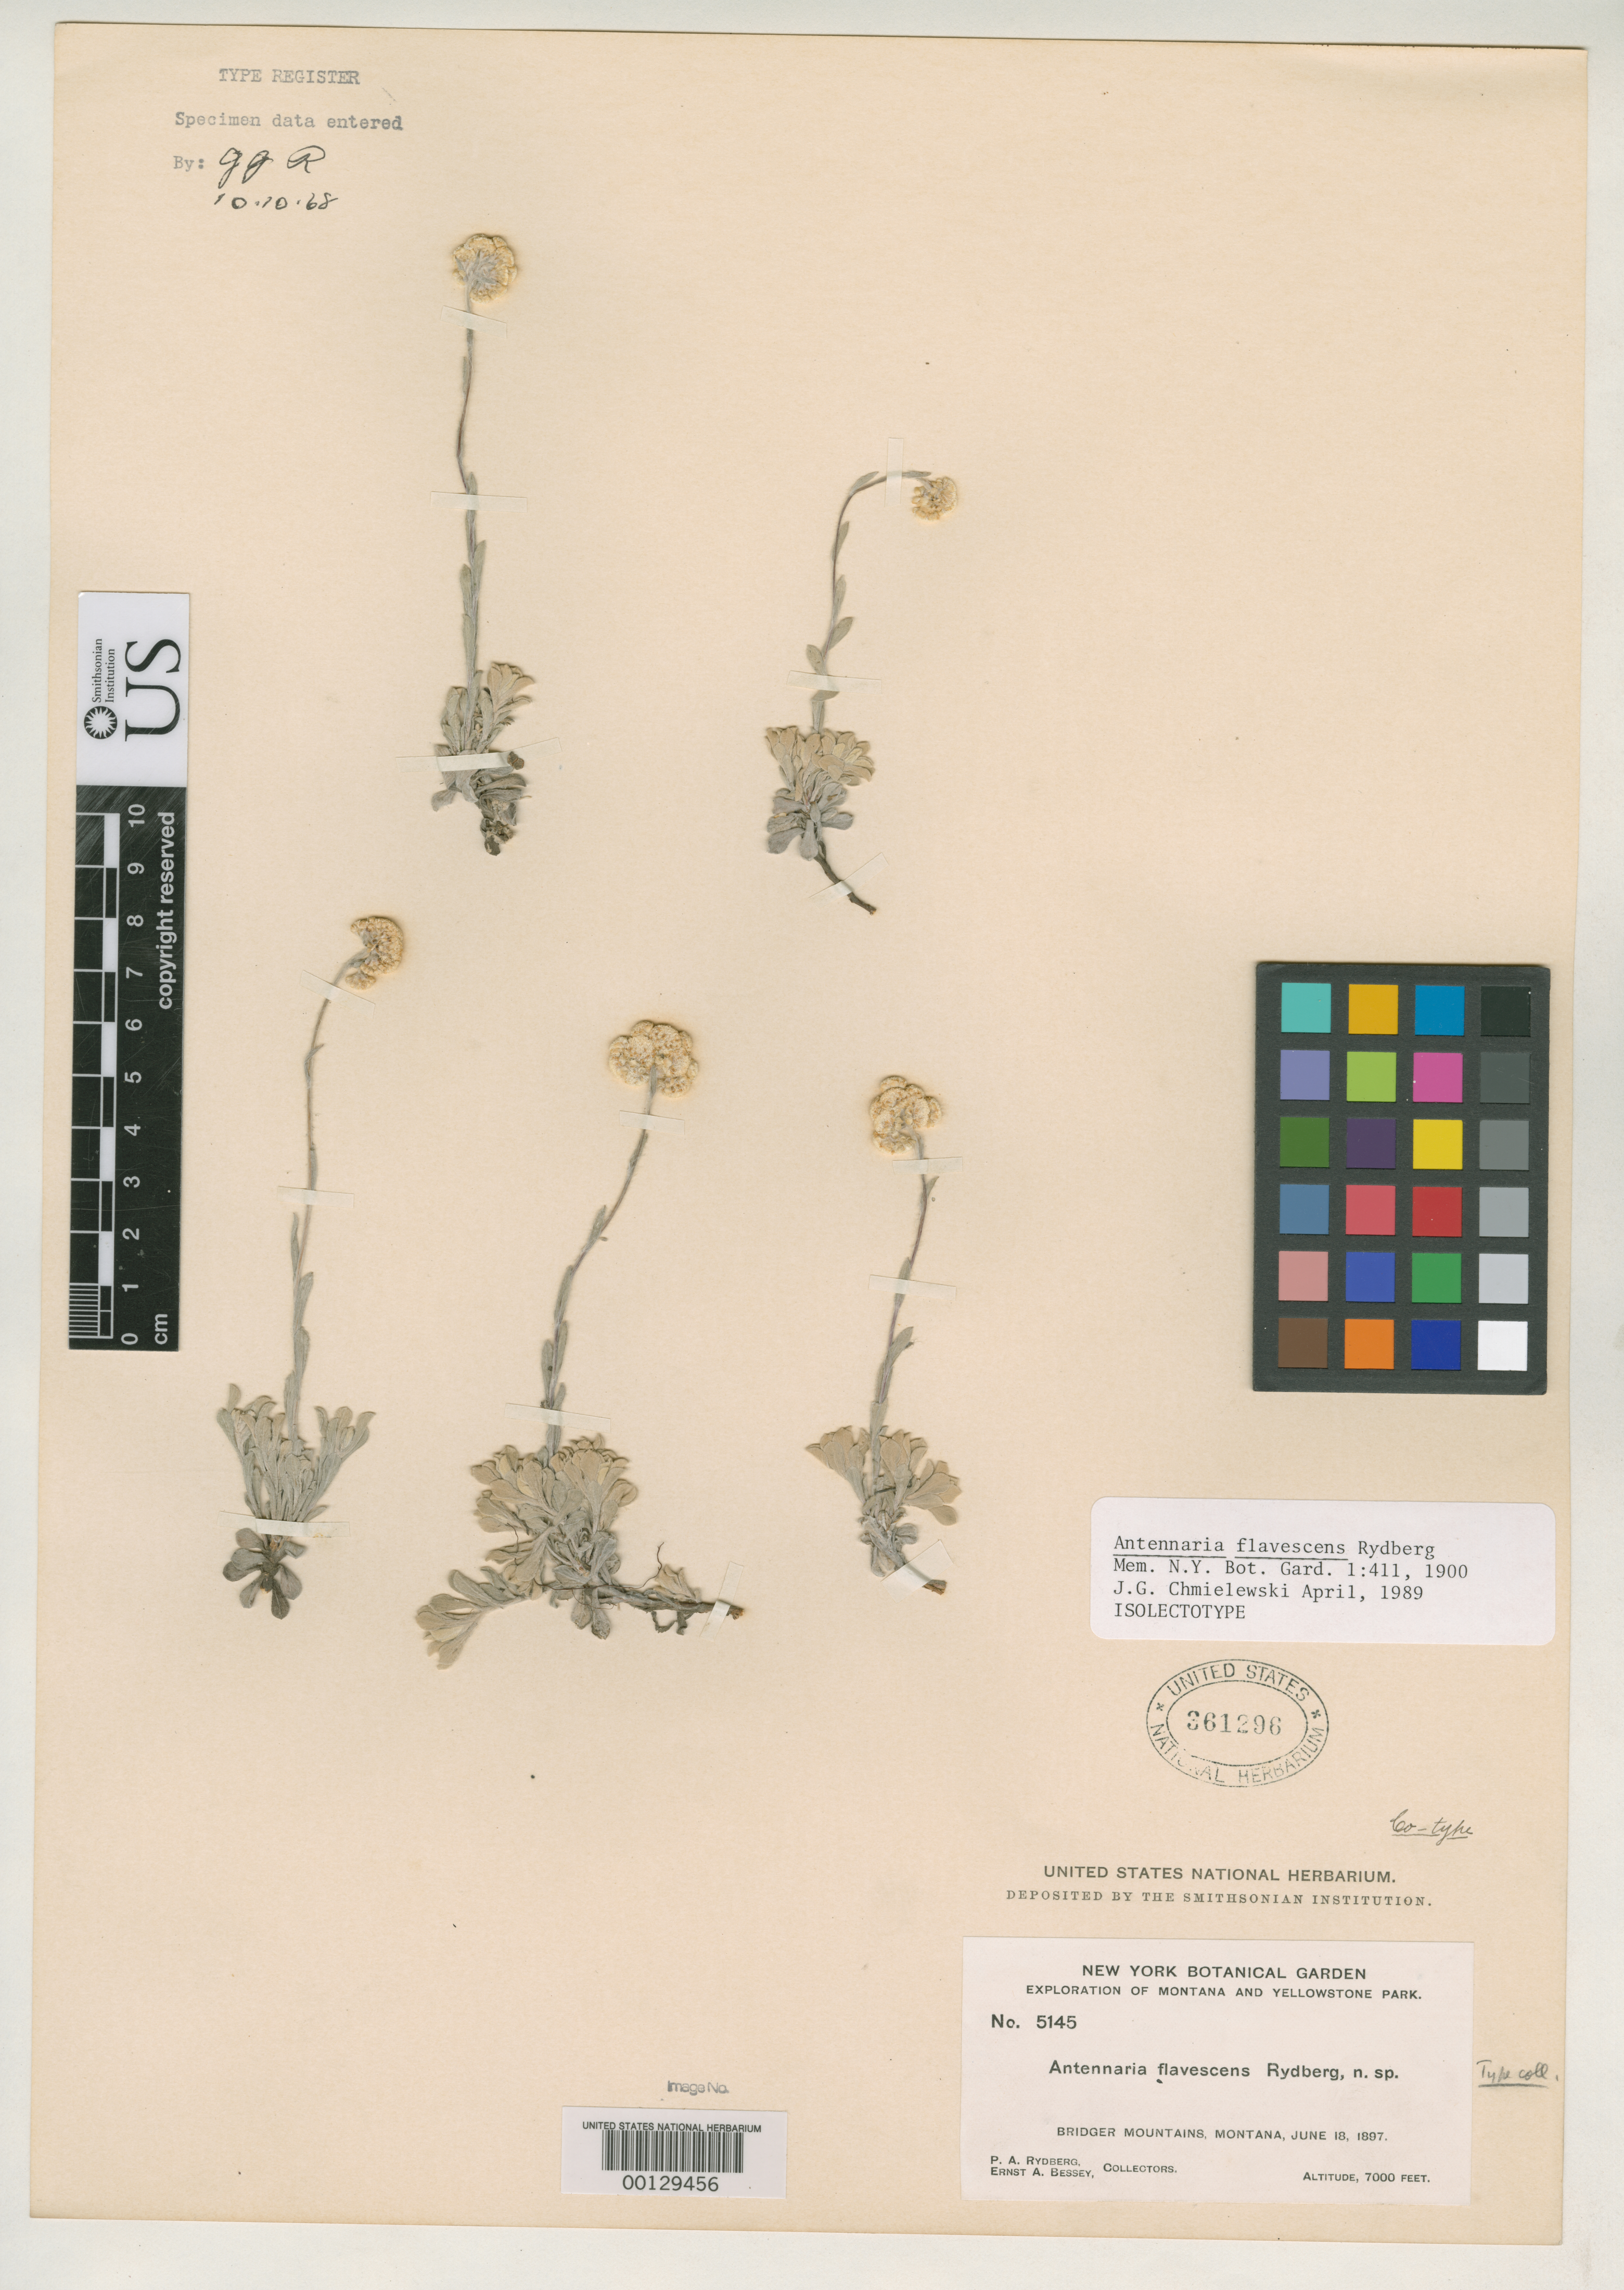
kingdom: Plantae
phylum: Tracheophyta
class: Magnoliopsida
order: Asterales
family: Asteraceae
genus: Antennaria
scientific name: Antennaria flavescens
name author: Rydb.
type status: Isotype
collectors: P. A. Rydberg & E. Bessey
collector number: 5145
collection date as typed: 11 Jun 1897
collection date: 1897-06-11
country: United States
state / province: Montana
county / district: Gallatin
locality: Bridger Mountains.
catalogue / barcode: US 361296